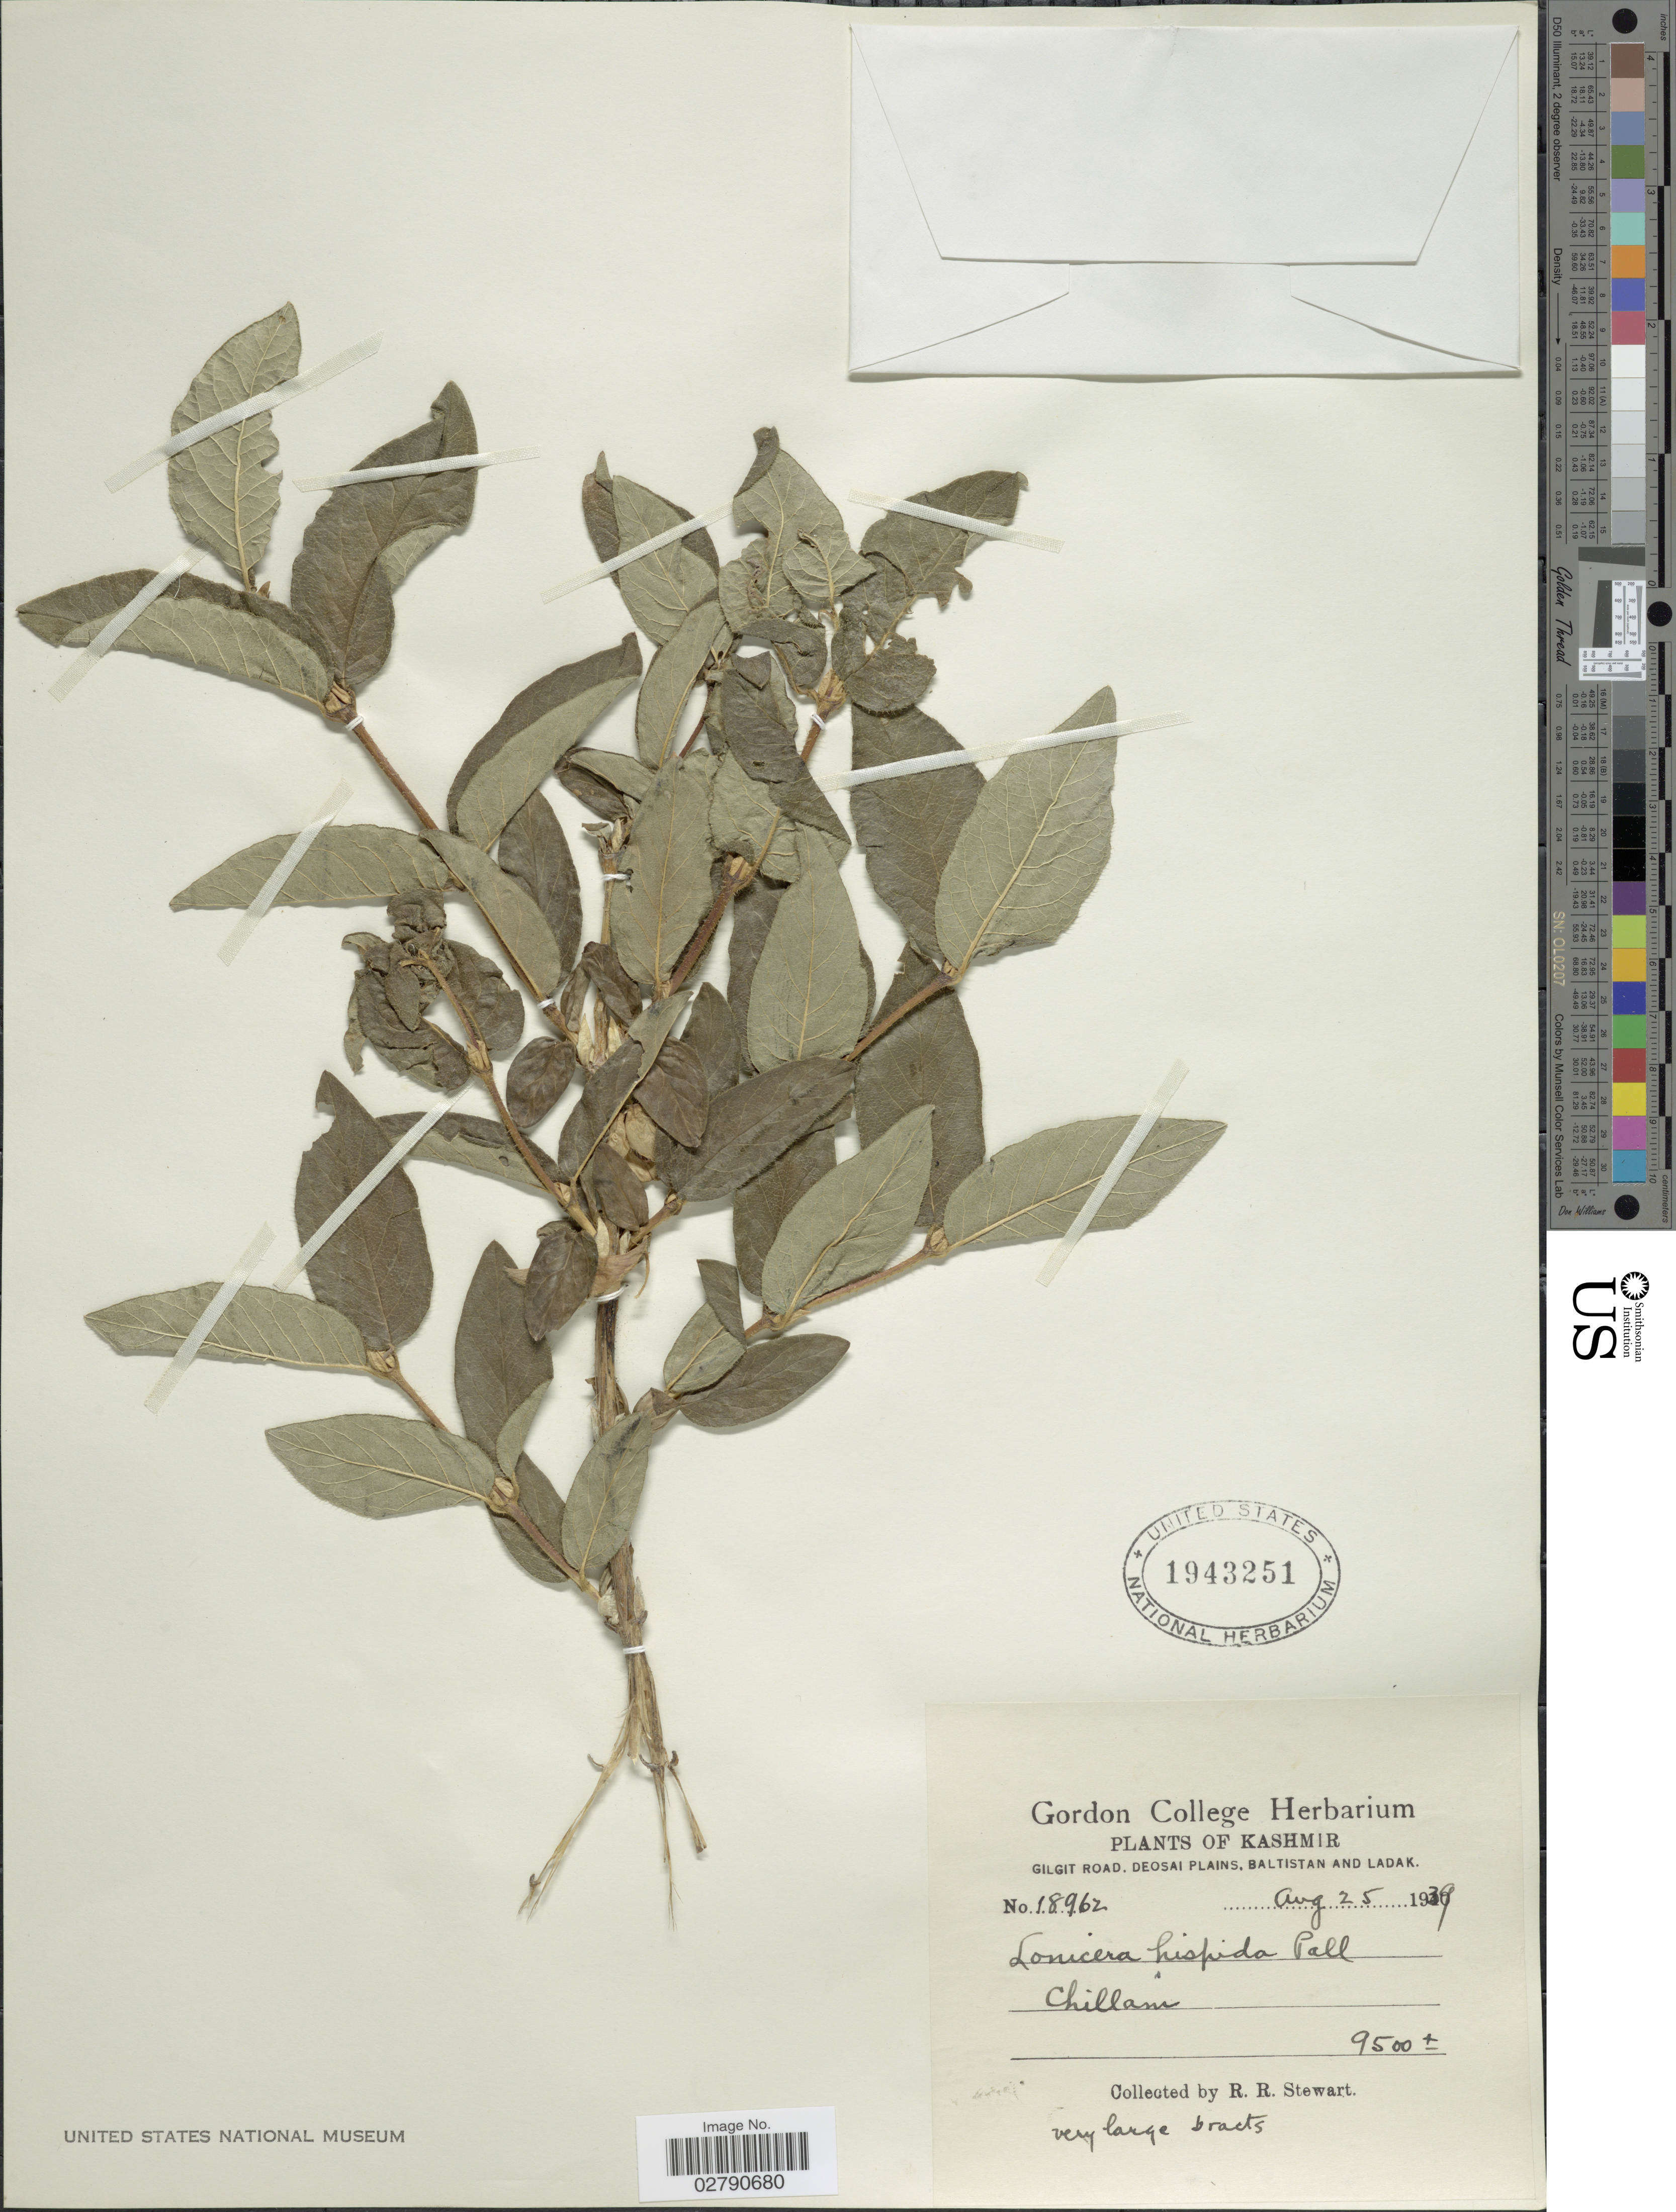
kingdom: Plantae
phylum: Tracheophyta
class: Magnoliopsida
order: Dipsacales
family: Caprifoliaceae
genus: Lonicera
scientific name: Lonicera hispida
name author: Pall. ex Roem. & Schult.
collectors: R. R. Stewart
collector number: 18962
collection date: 1939-08-25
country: Pakistan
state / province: Gilgit-Baltistan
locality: Kashmir. Gilgit Road, Deosai Plains, Baltistan and Ladak. Chillam.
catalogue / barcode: US 1943251